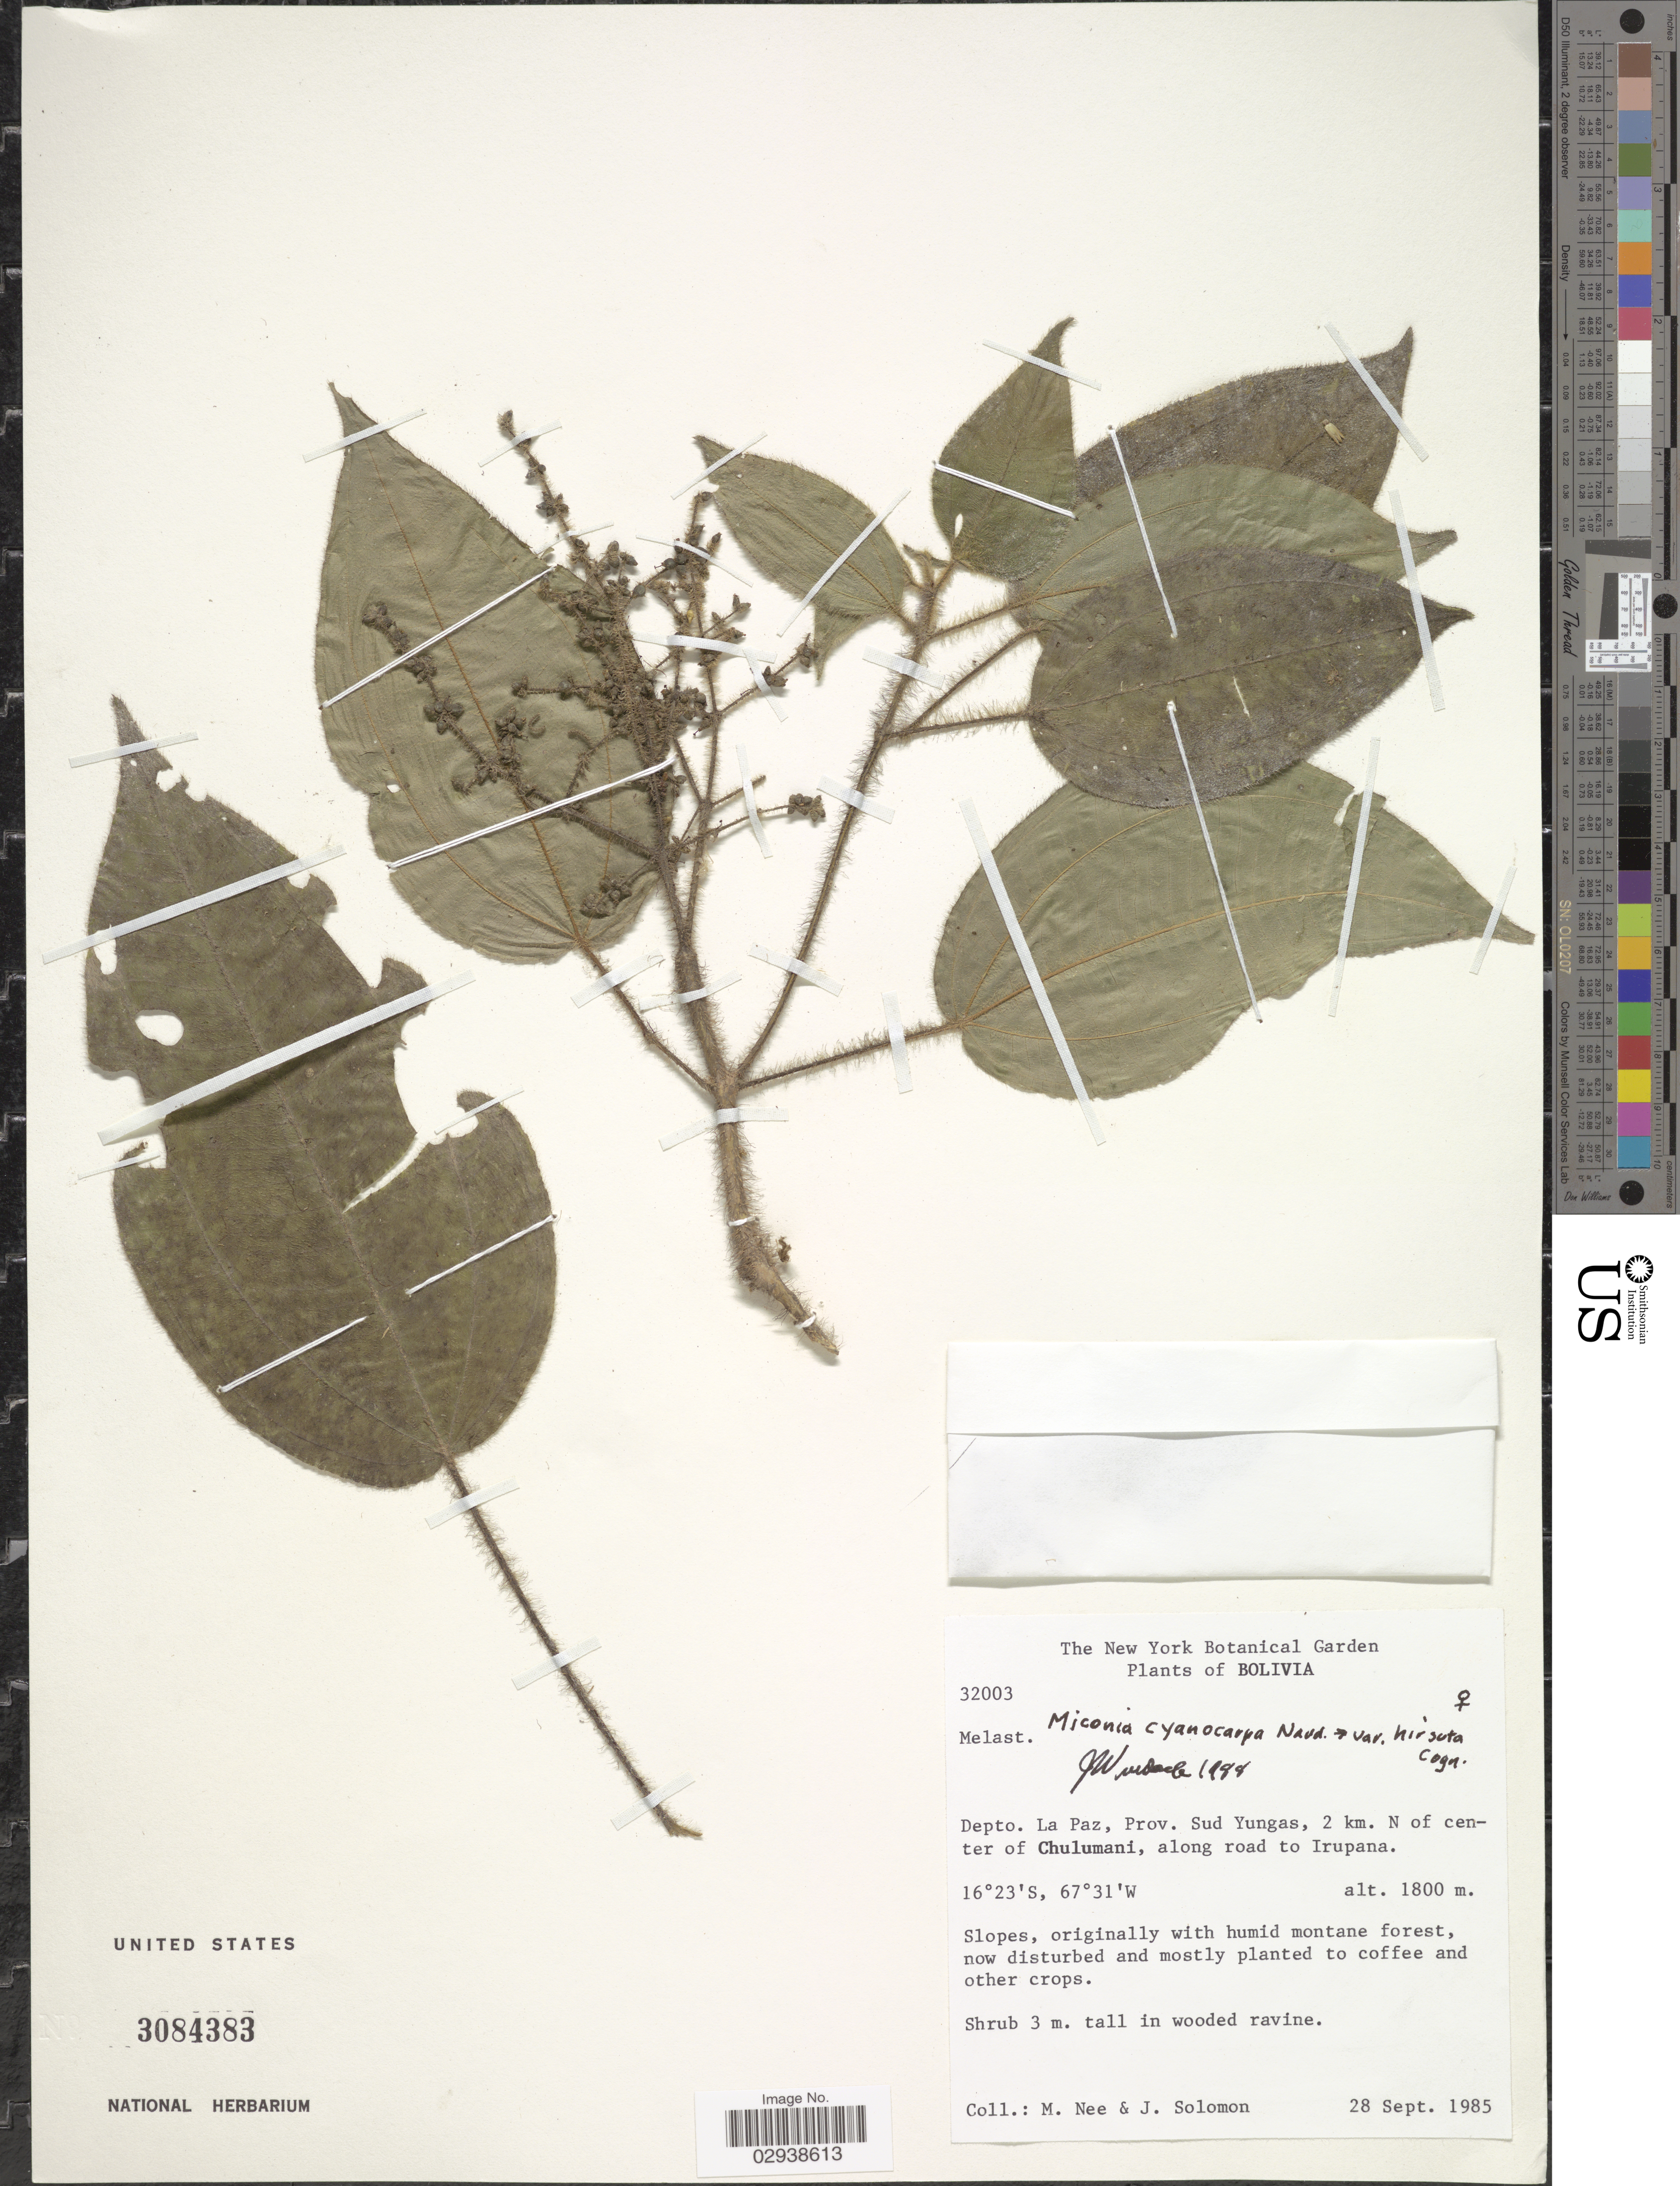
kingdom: Plantae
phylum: Tracheophyta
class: Magnoliopsida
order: Myrtales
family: Melastomataceae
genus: Miconia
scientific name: Miconia cyanocarpa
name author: Naudin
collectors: M. Nee & J. Solomon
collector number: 32003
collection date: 1985-09-28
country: Bolivia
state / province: La Paz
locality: Depto. La Paz, Prov. Sud Yungas, 2 km. N of center of Chulumani, along road to Irupana.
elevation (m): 1800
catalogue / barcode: US 3084383